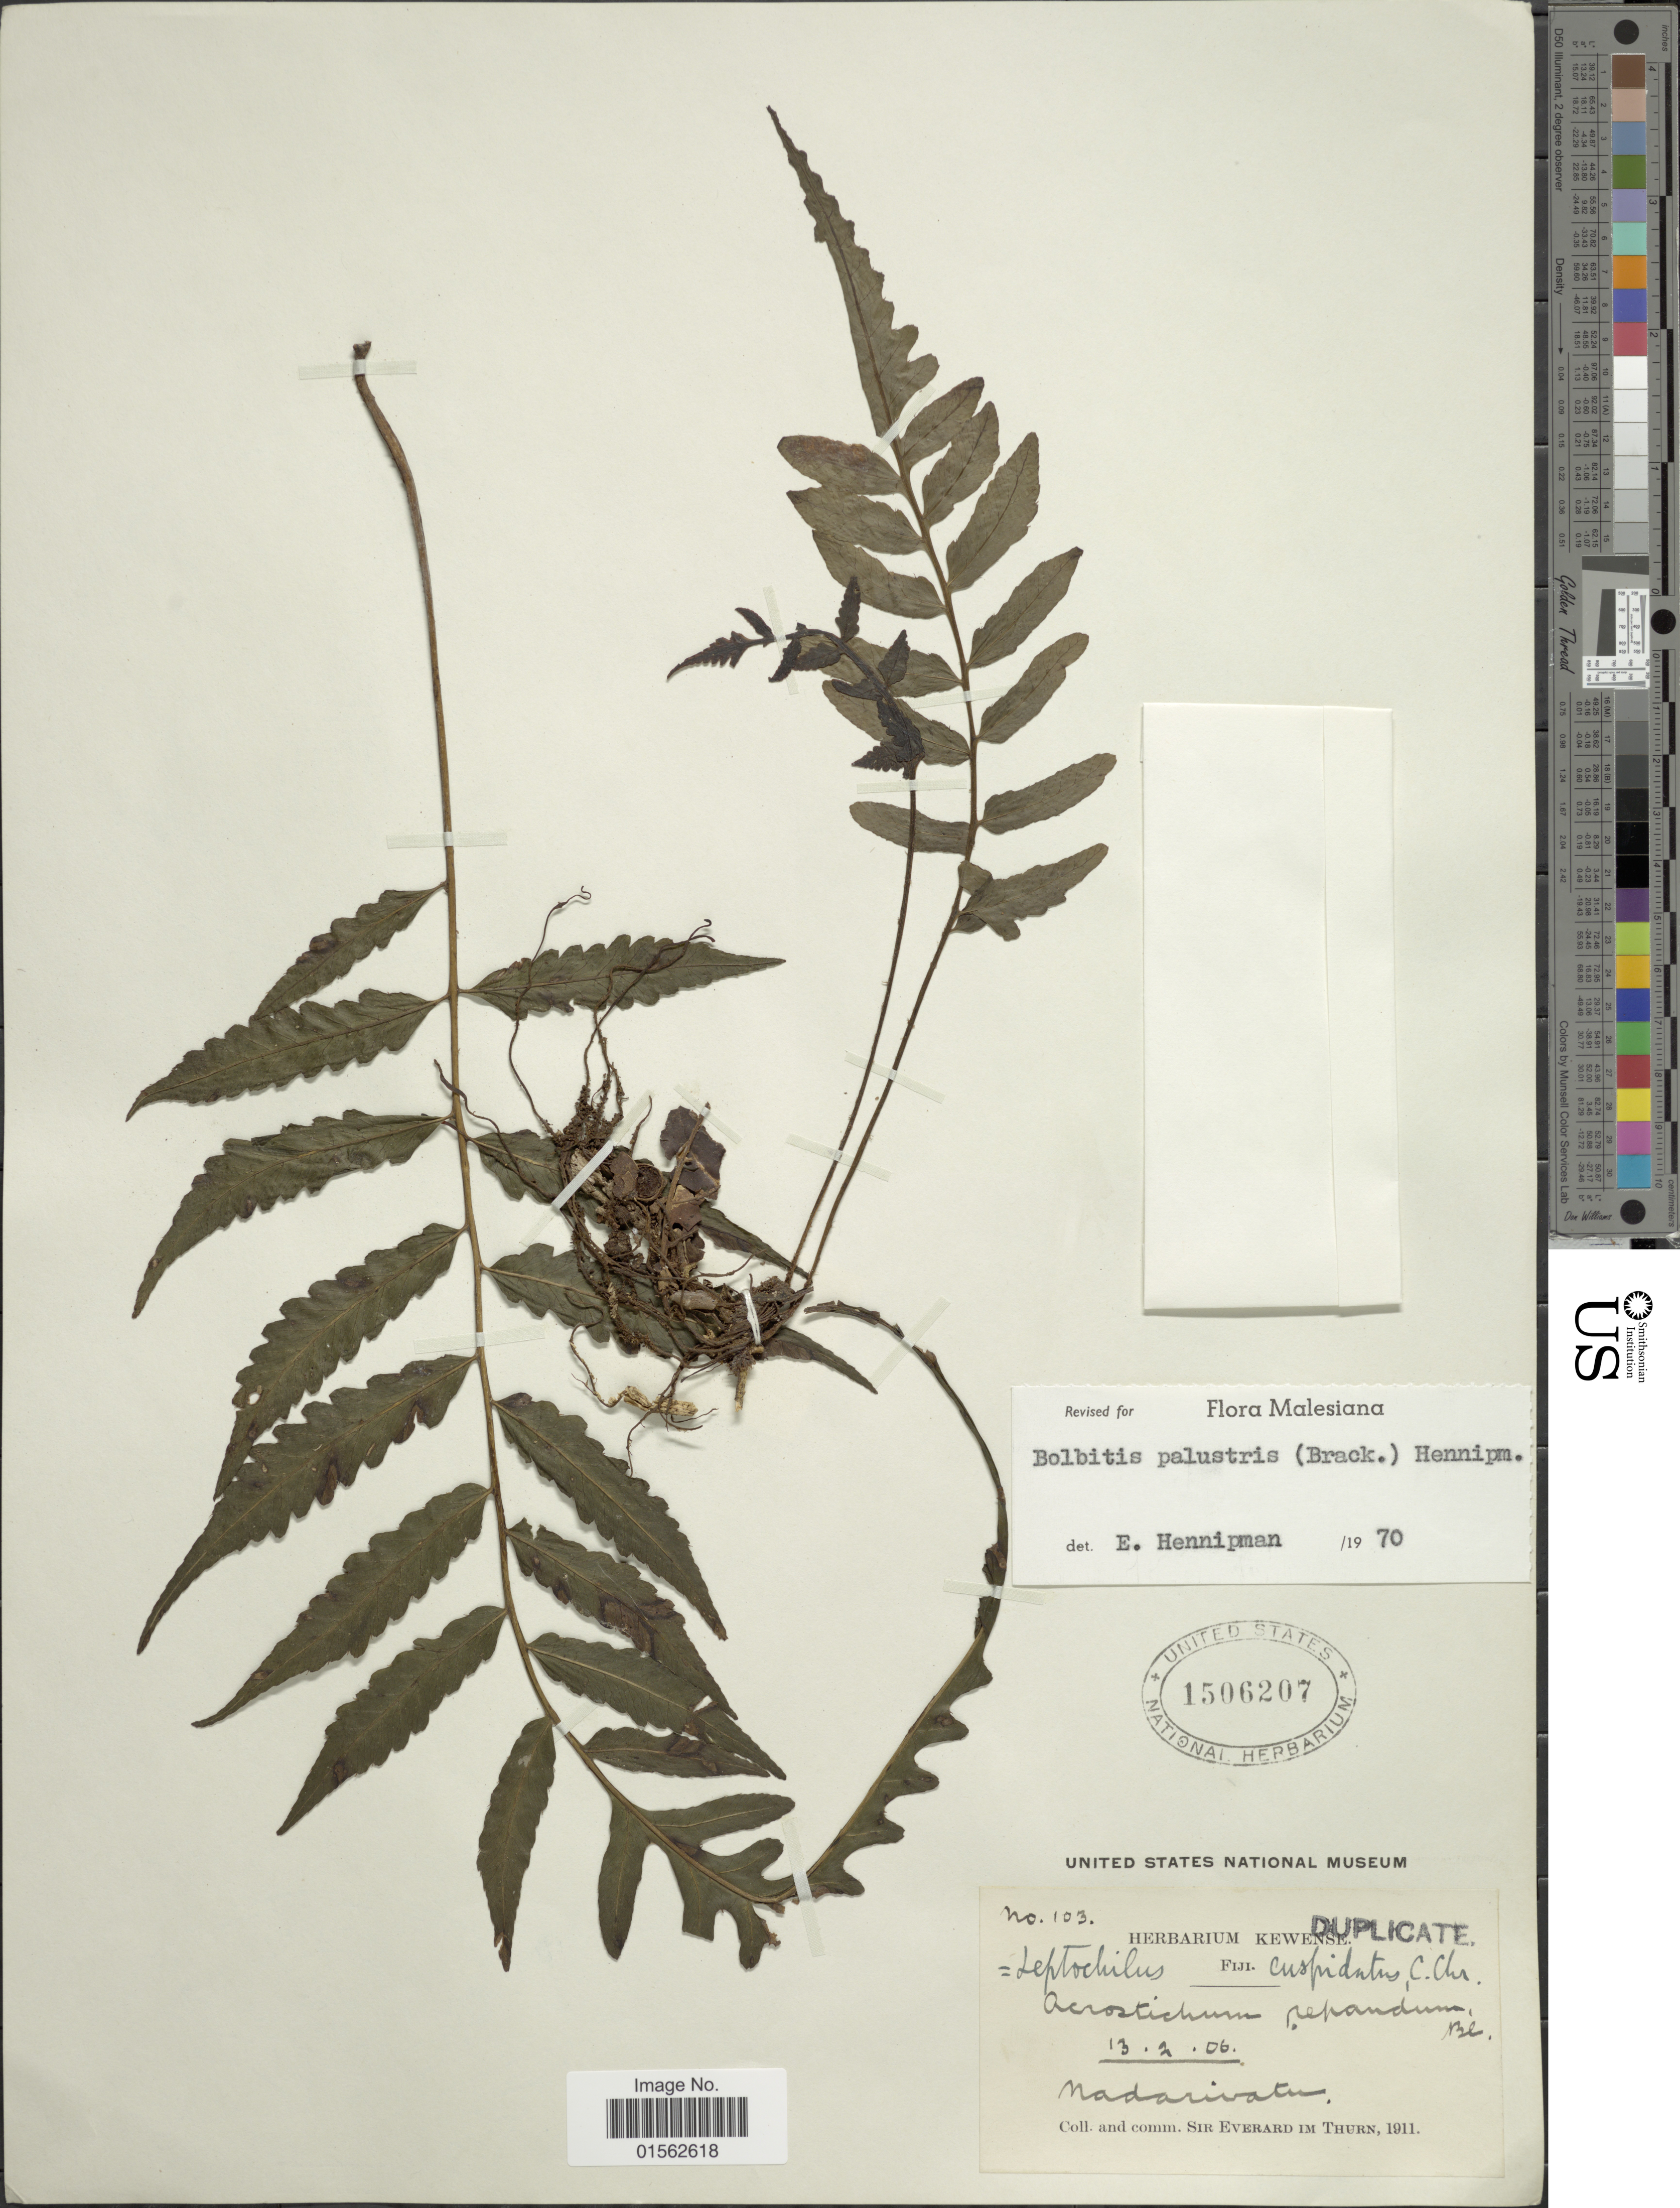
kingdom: Plantae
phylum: Tracheophyta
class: Polypodiopsida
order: Polypodiales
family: Dryopteridaceae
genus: Bolbitis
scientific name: Bolbitis palustris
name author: (Brack.) Hennipman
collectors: E. F. im Thurn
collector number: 103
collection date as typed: Transcribed d/m/y: 13/2/6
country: Fiji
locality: Cuspidutus, Nadarivatu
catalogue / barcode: US 1506207